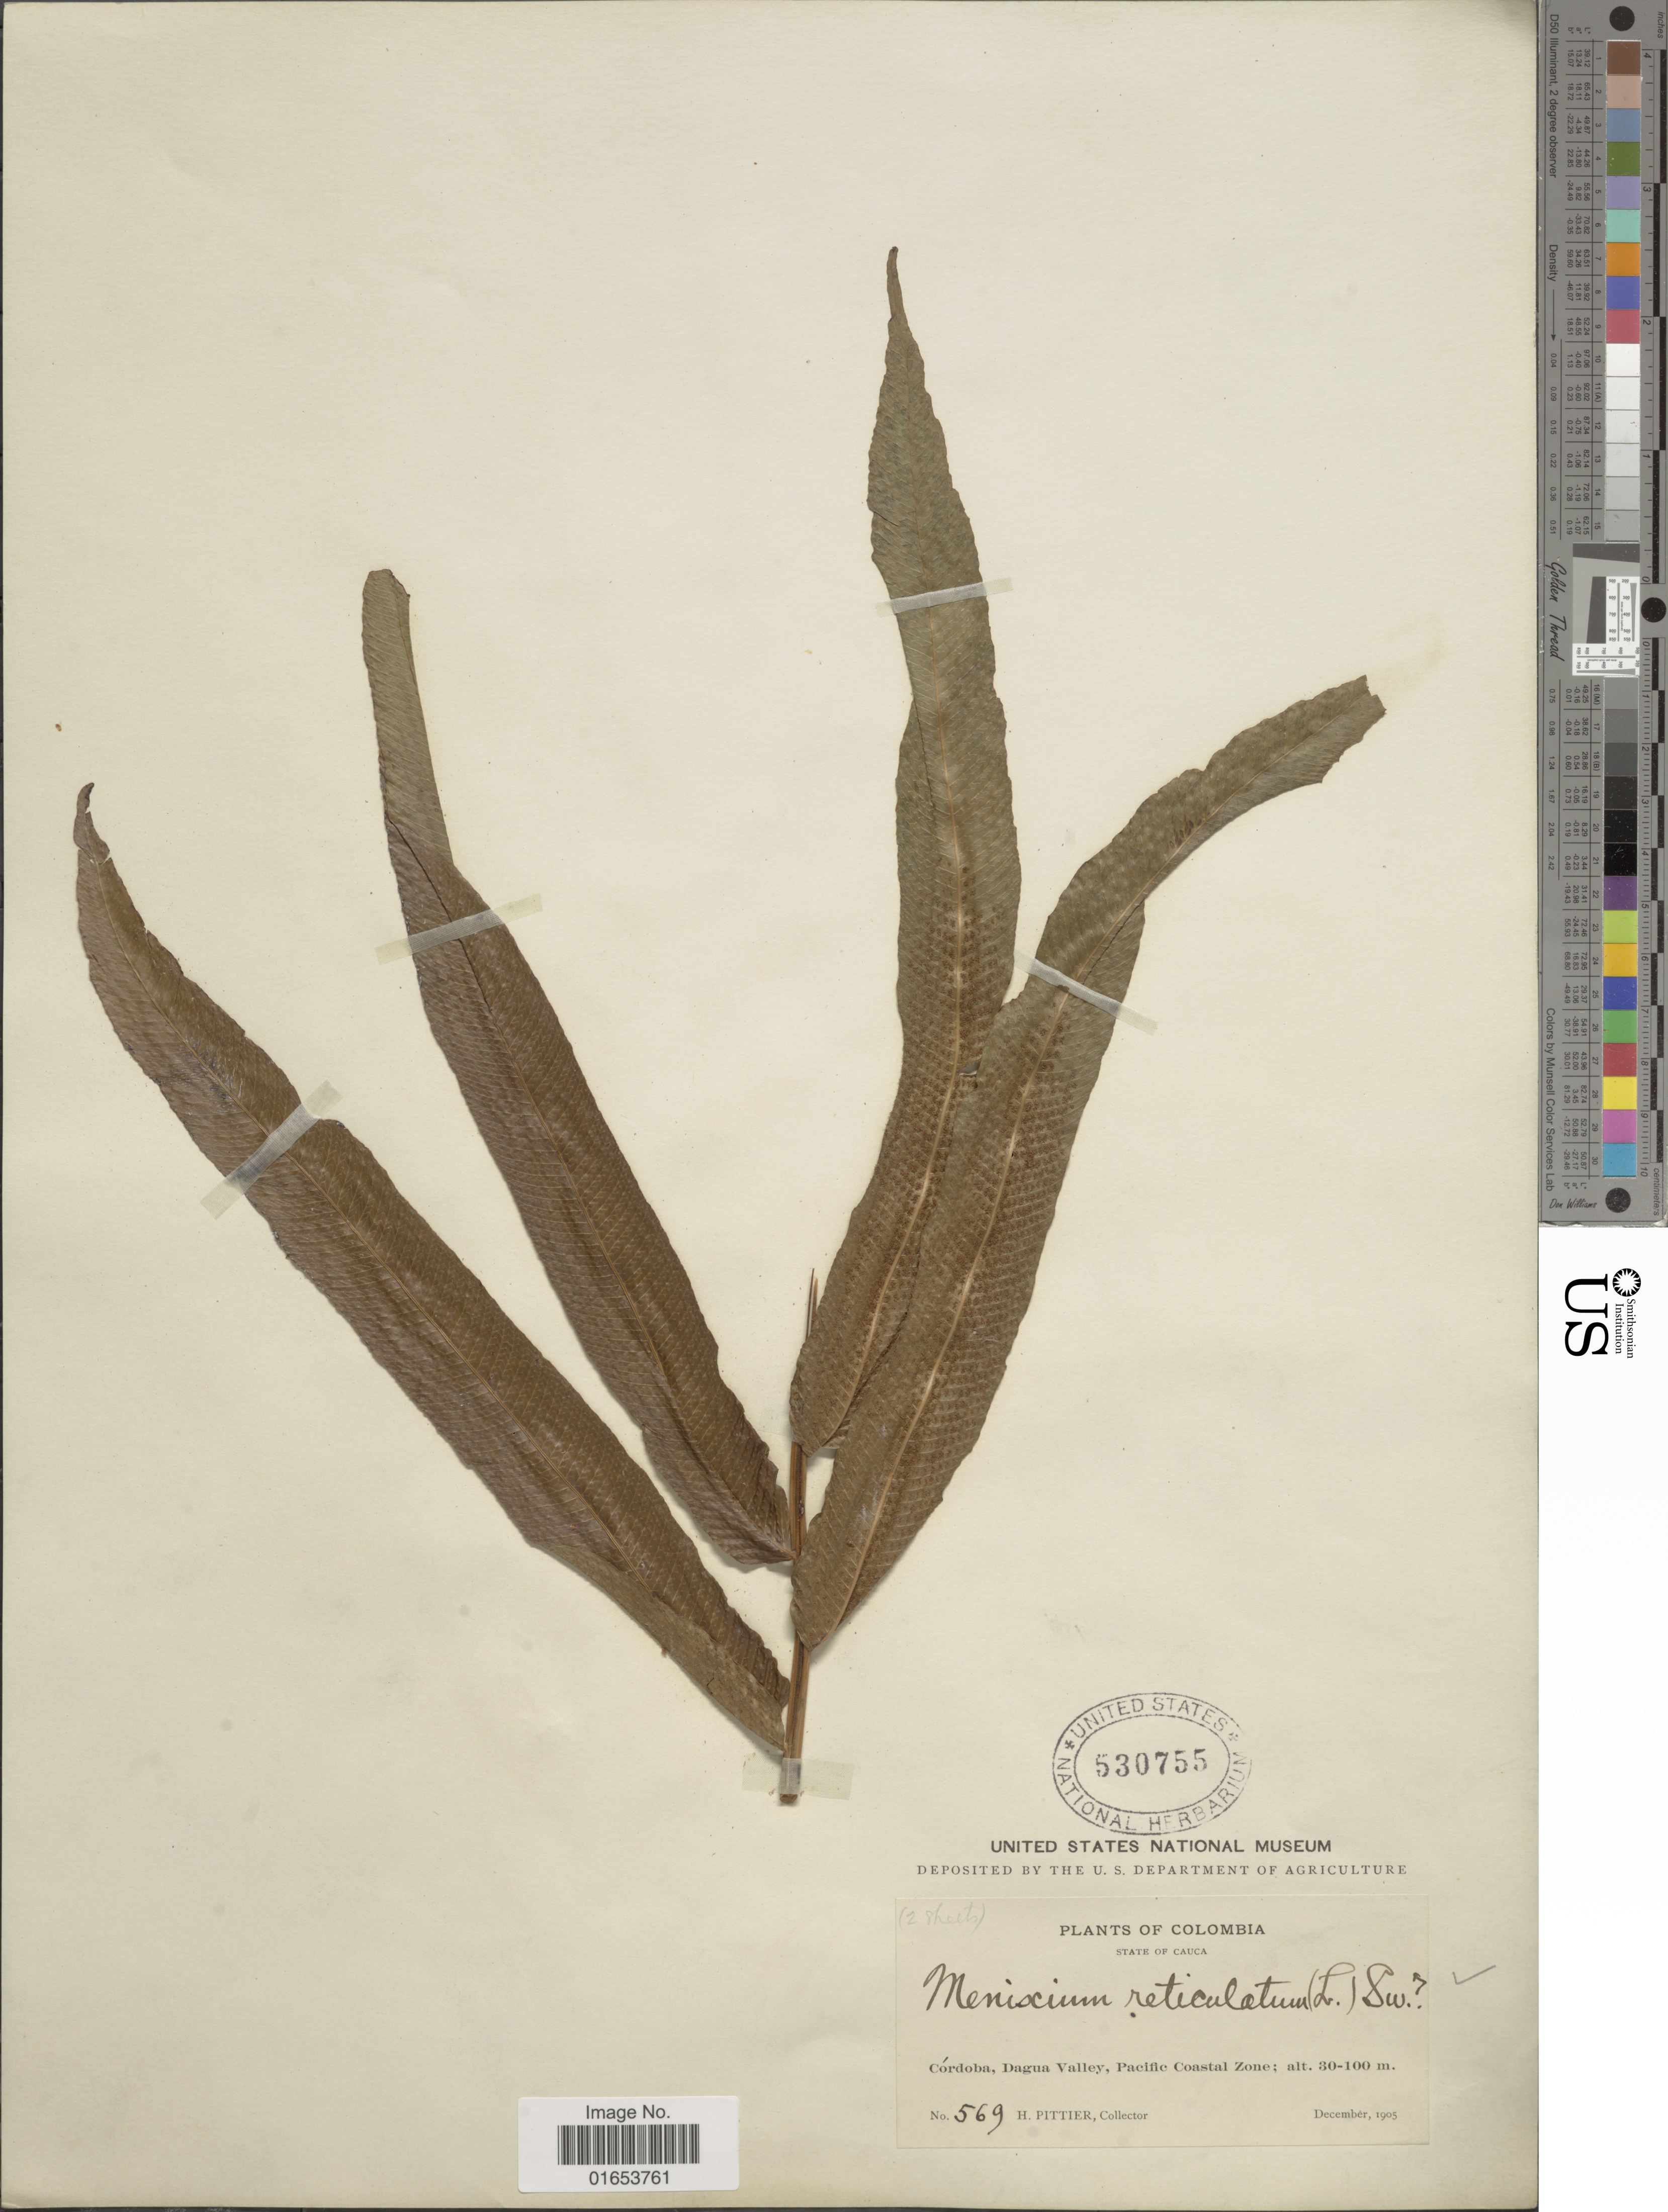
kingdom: Plantae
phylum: Tracheophyta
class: Polypodiopsida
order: Polypodiales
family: Thelypteridaceae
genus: Meniscium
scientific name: Meniscium sp.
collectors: H. F. Pittier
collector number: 569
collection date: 1905-12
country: Colombia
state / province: Cauca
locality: Córdoba, Dagua valley, Pacific Coastal Zone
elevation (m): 30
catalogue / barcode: US 530755